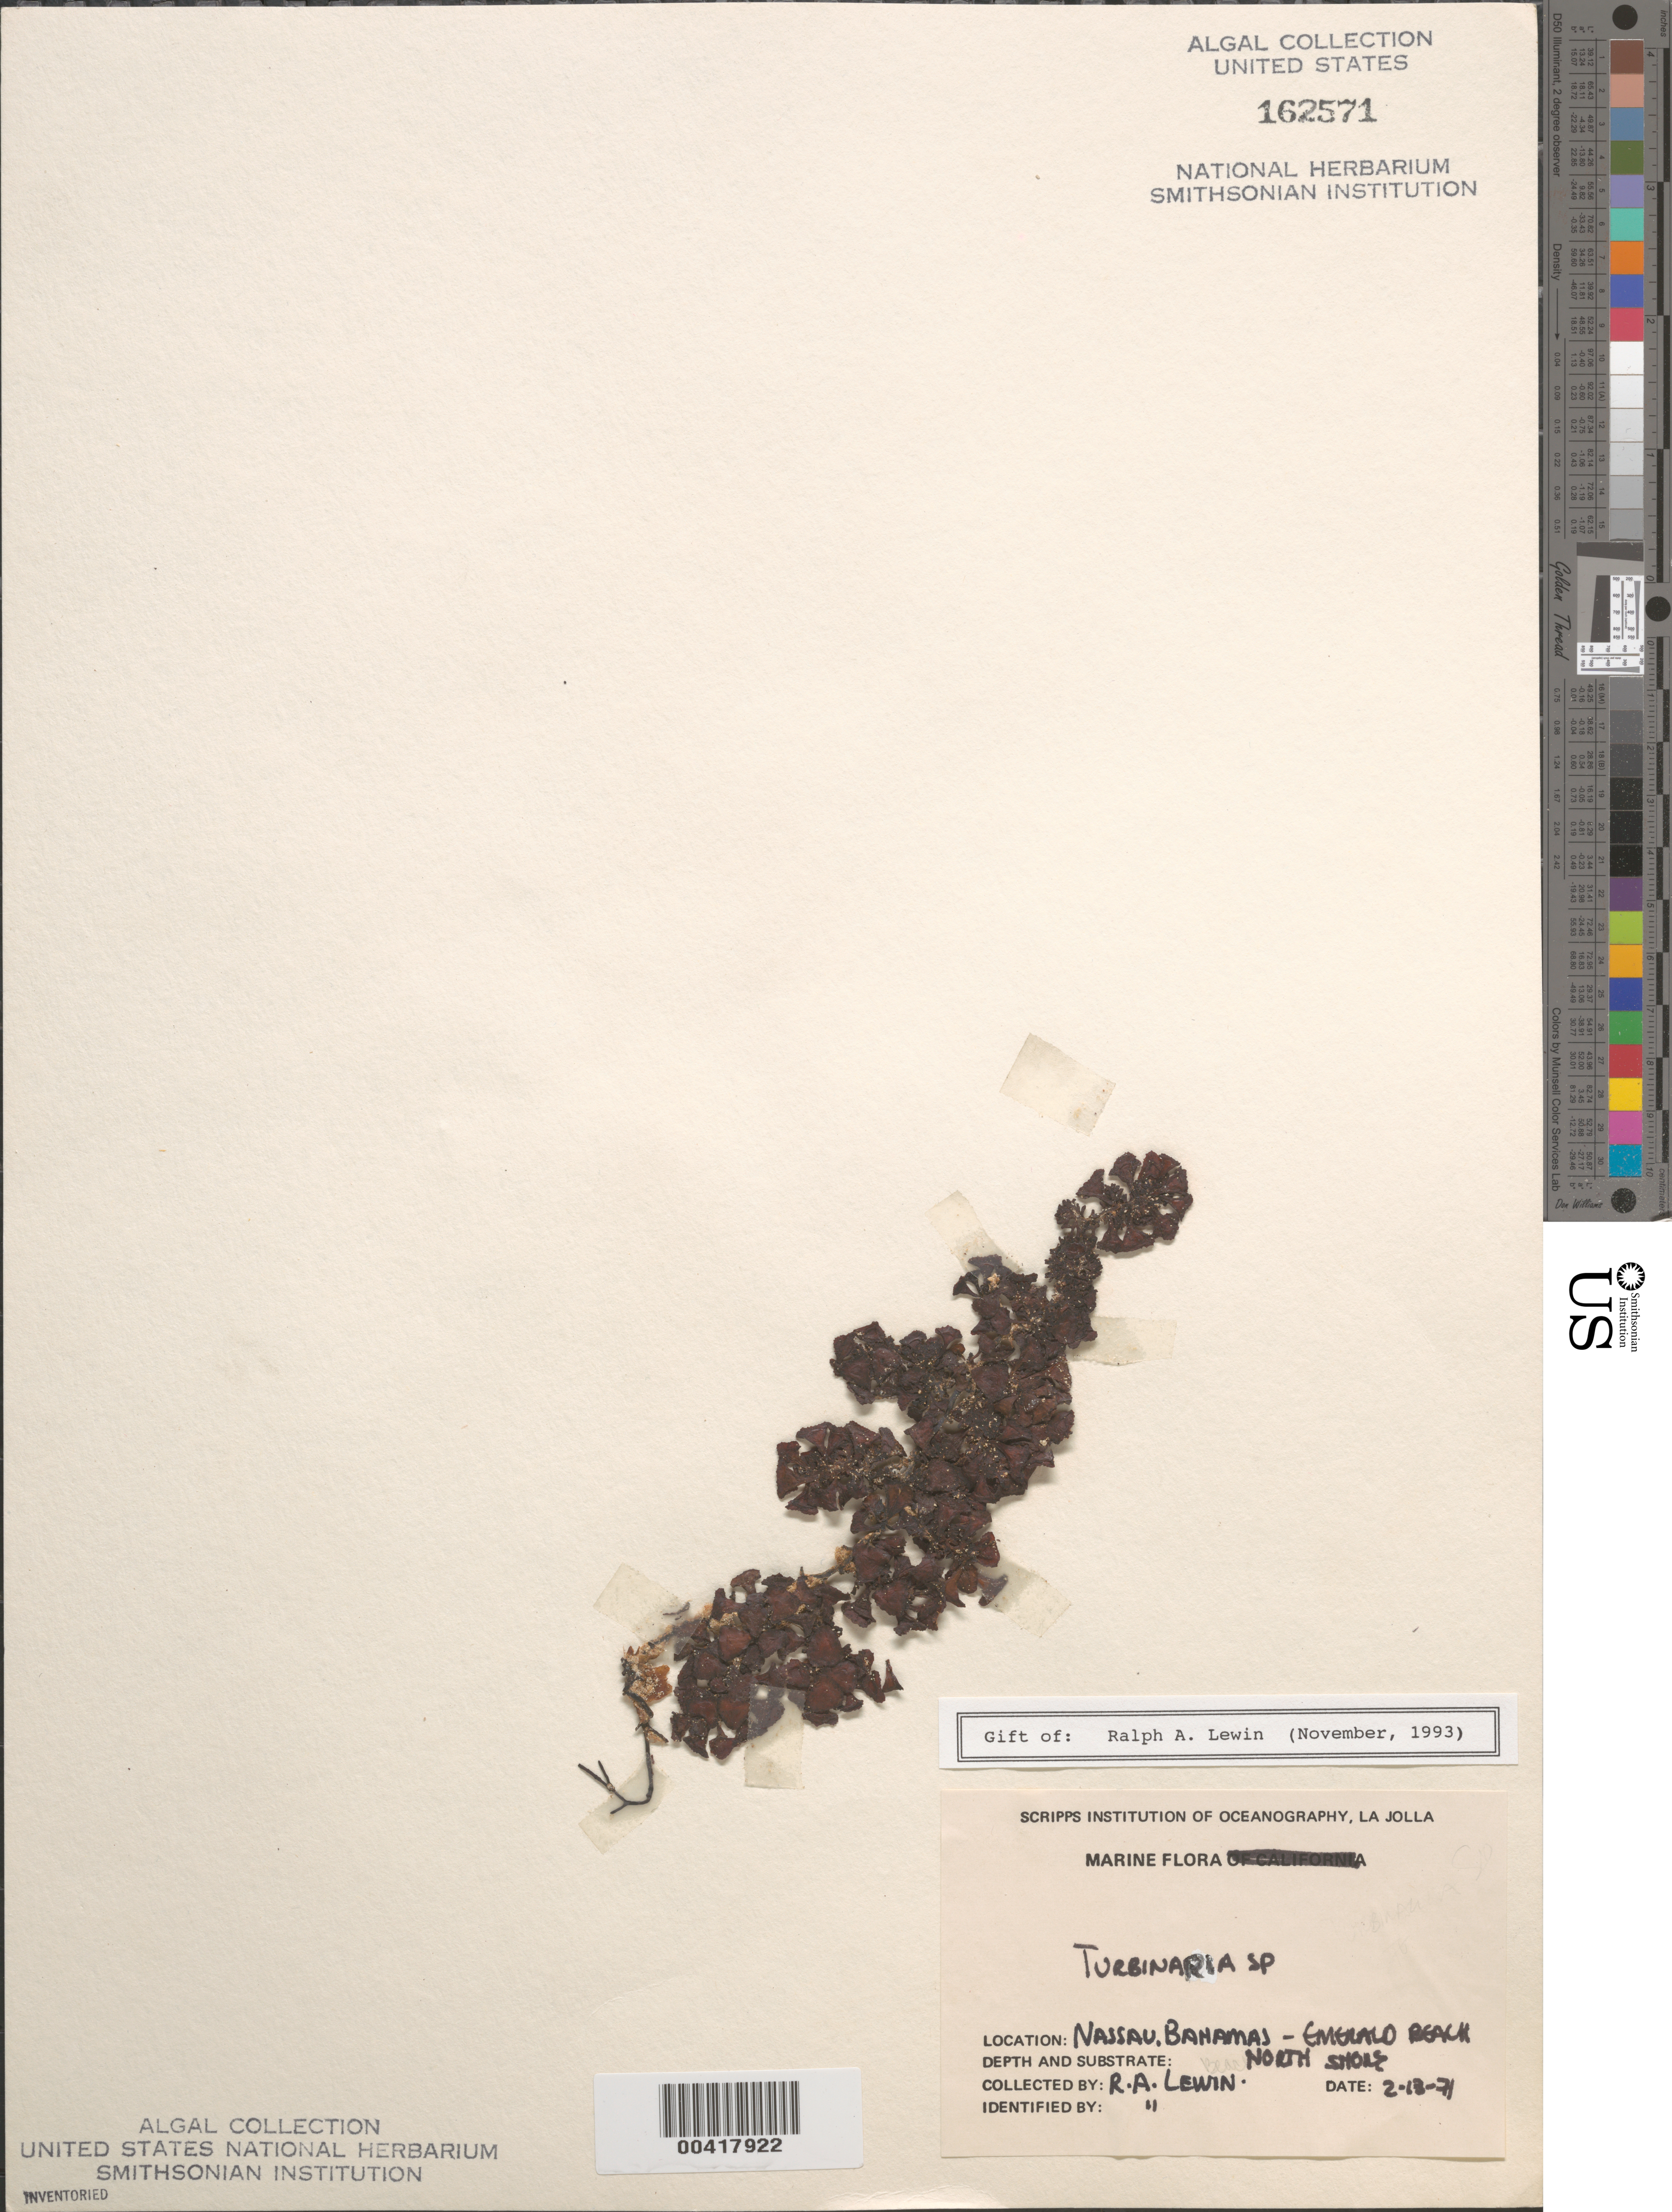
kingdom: Chromista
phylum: Ochrophyta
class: Phaeophyceae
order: Fucales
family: Sargassaceae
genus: Turbinaria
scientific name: Turbinaria sp.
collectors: R. Lewin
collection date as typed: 13 Feb 1971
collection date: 1971-02-13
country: Bahamas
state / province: New Providence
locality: Nassau, emerald beach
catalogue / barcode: US 162571